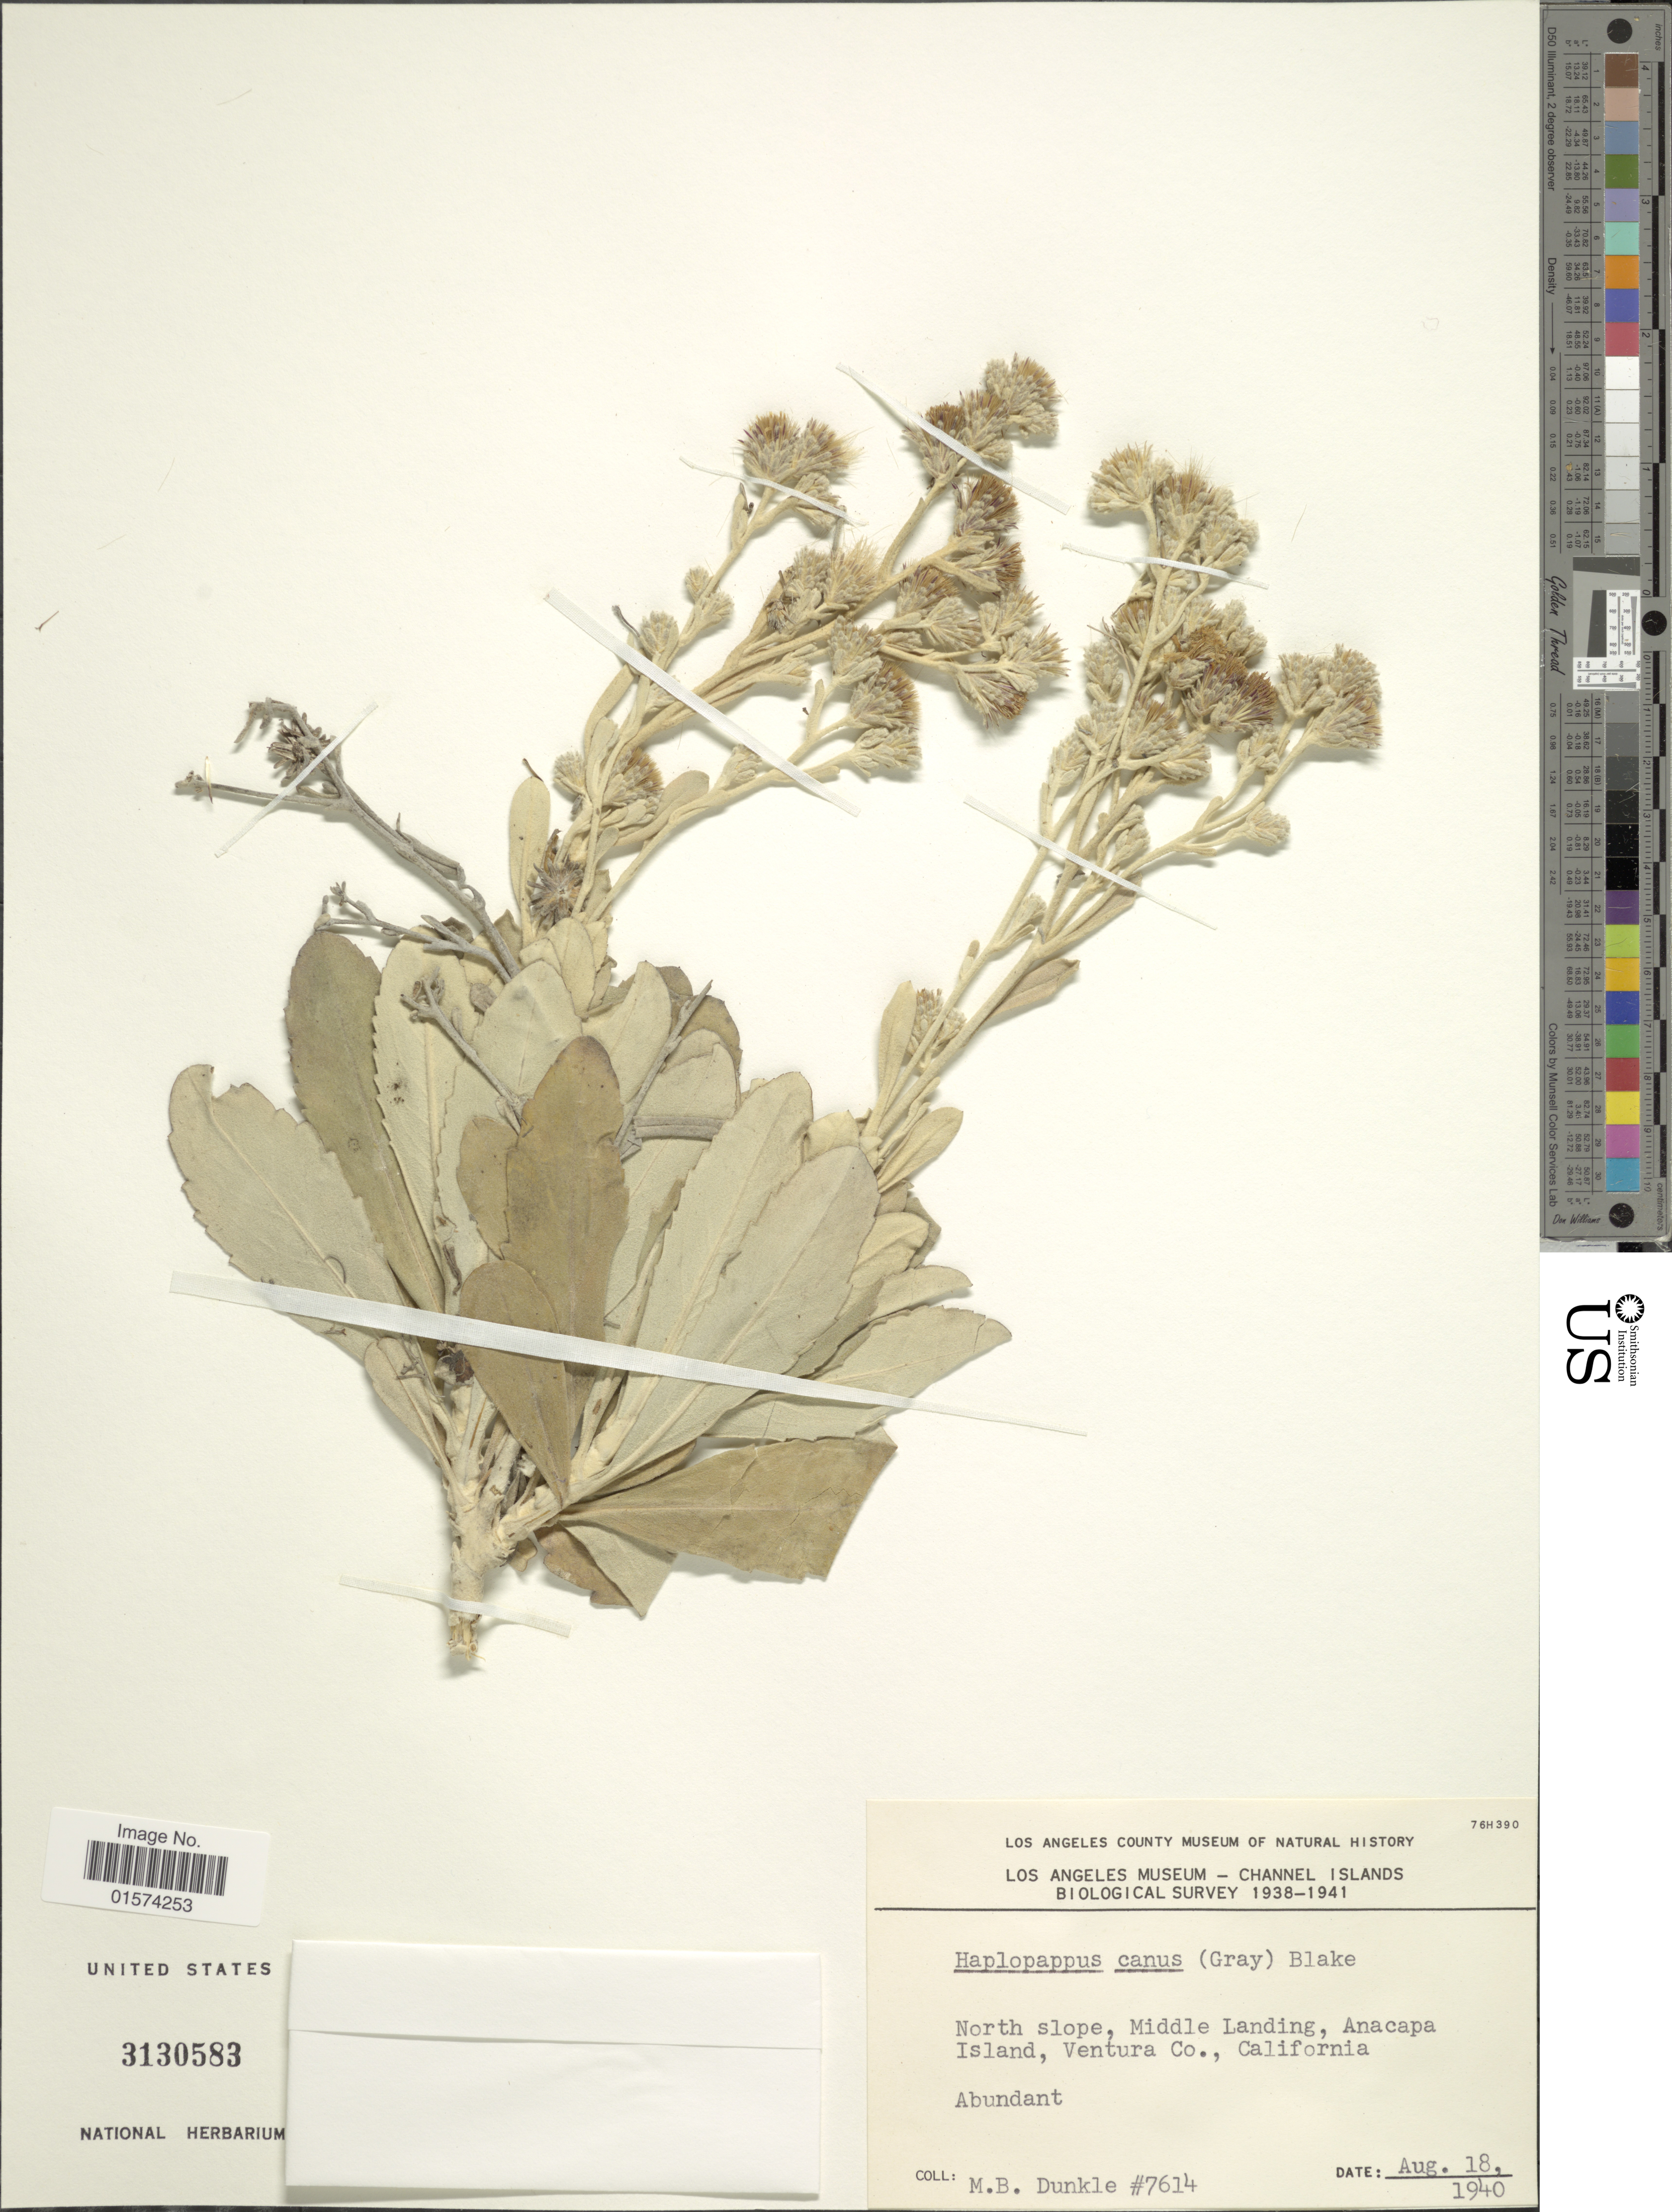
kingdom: Plantae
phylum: Tracheophyta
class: Magnoliopsida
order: Asterales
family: Asteraceae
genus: Hazardia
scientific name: Hazardia cana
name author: (A. Gray) Greene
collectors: M. Dunkle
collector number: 7614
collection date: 1940-08-18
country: United States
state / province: California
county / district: Ventura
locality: North slope, Middle Landing, Anacapa Island, Ventura Co., Channel Islands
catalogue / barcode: US 3130583